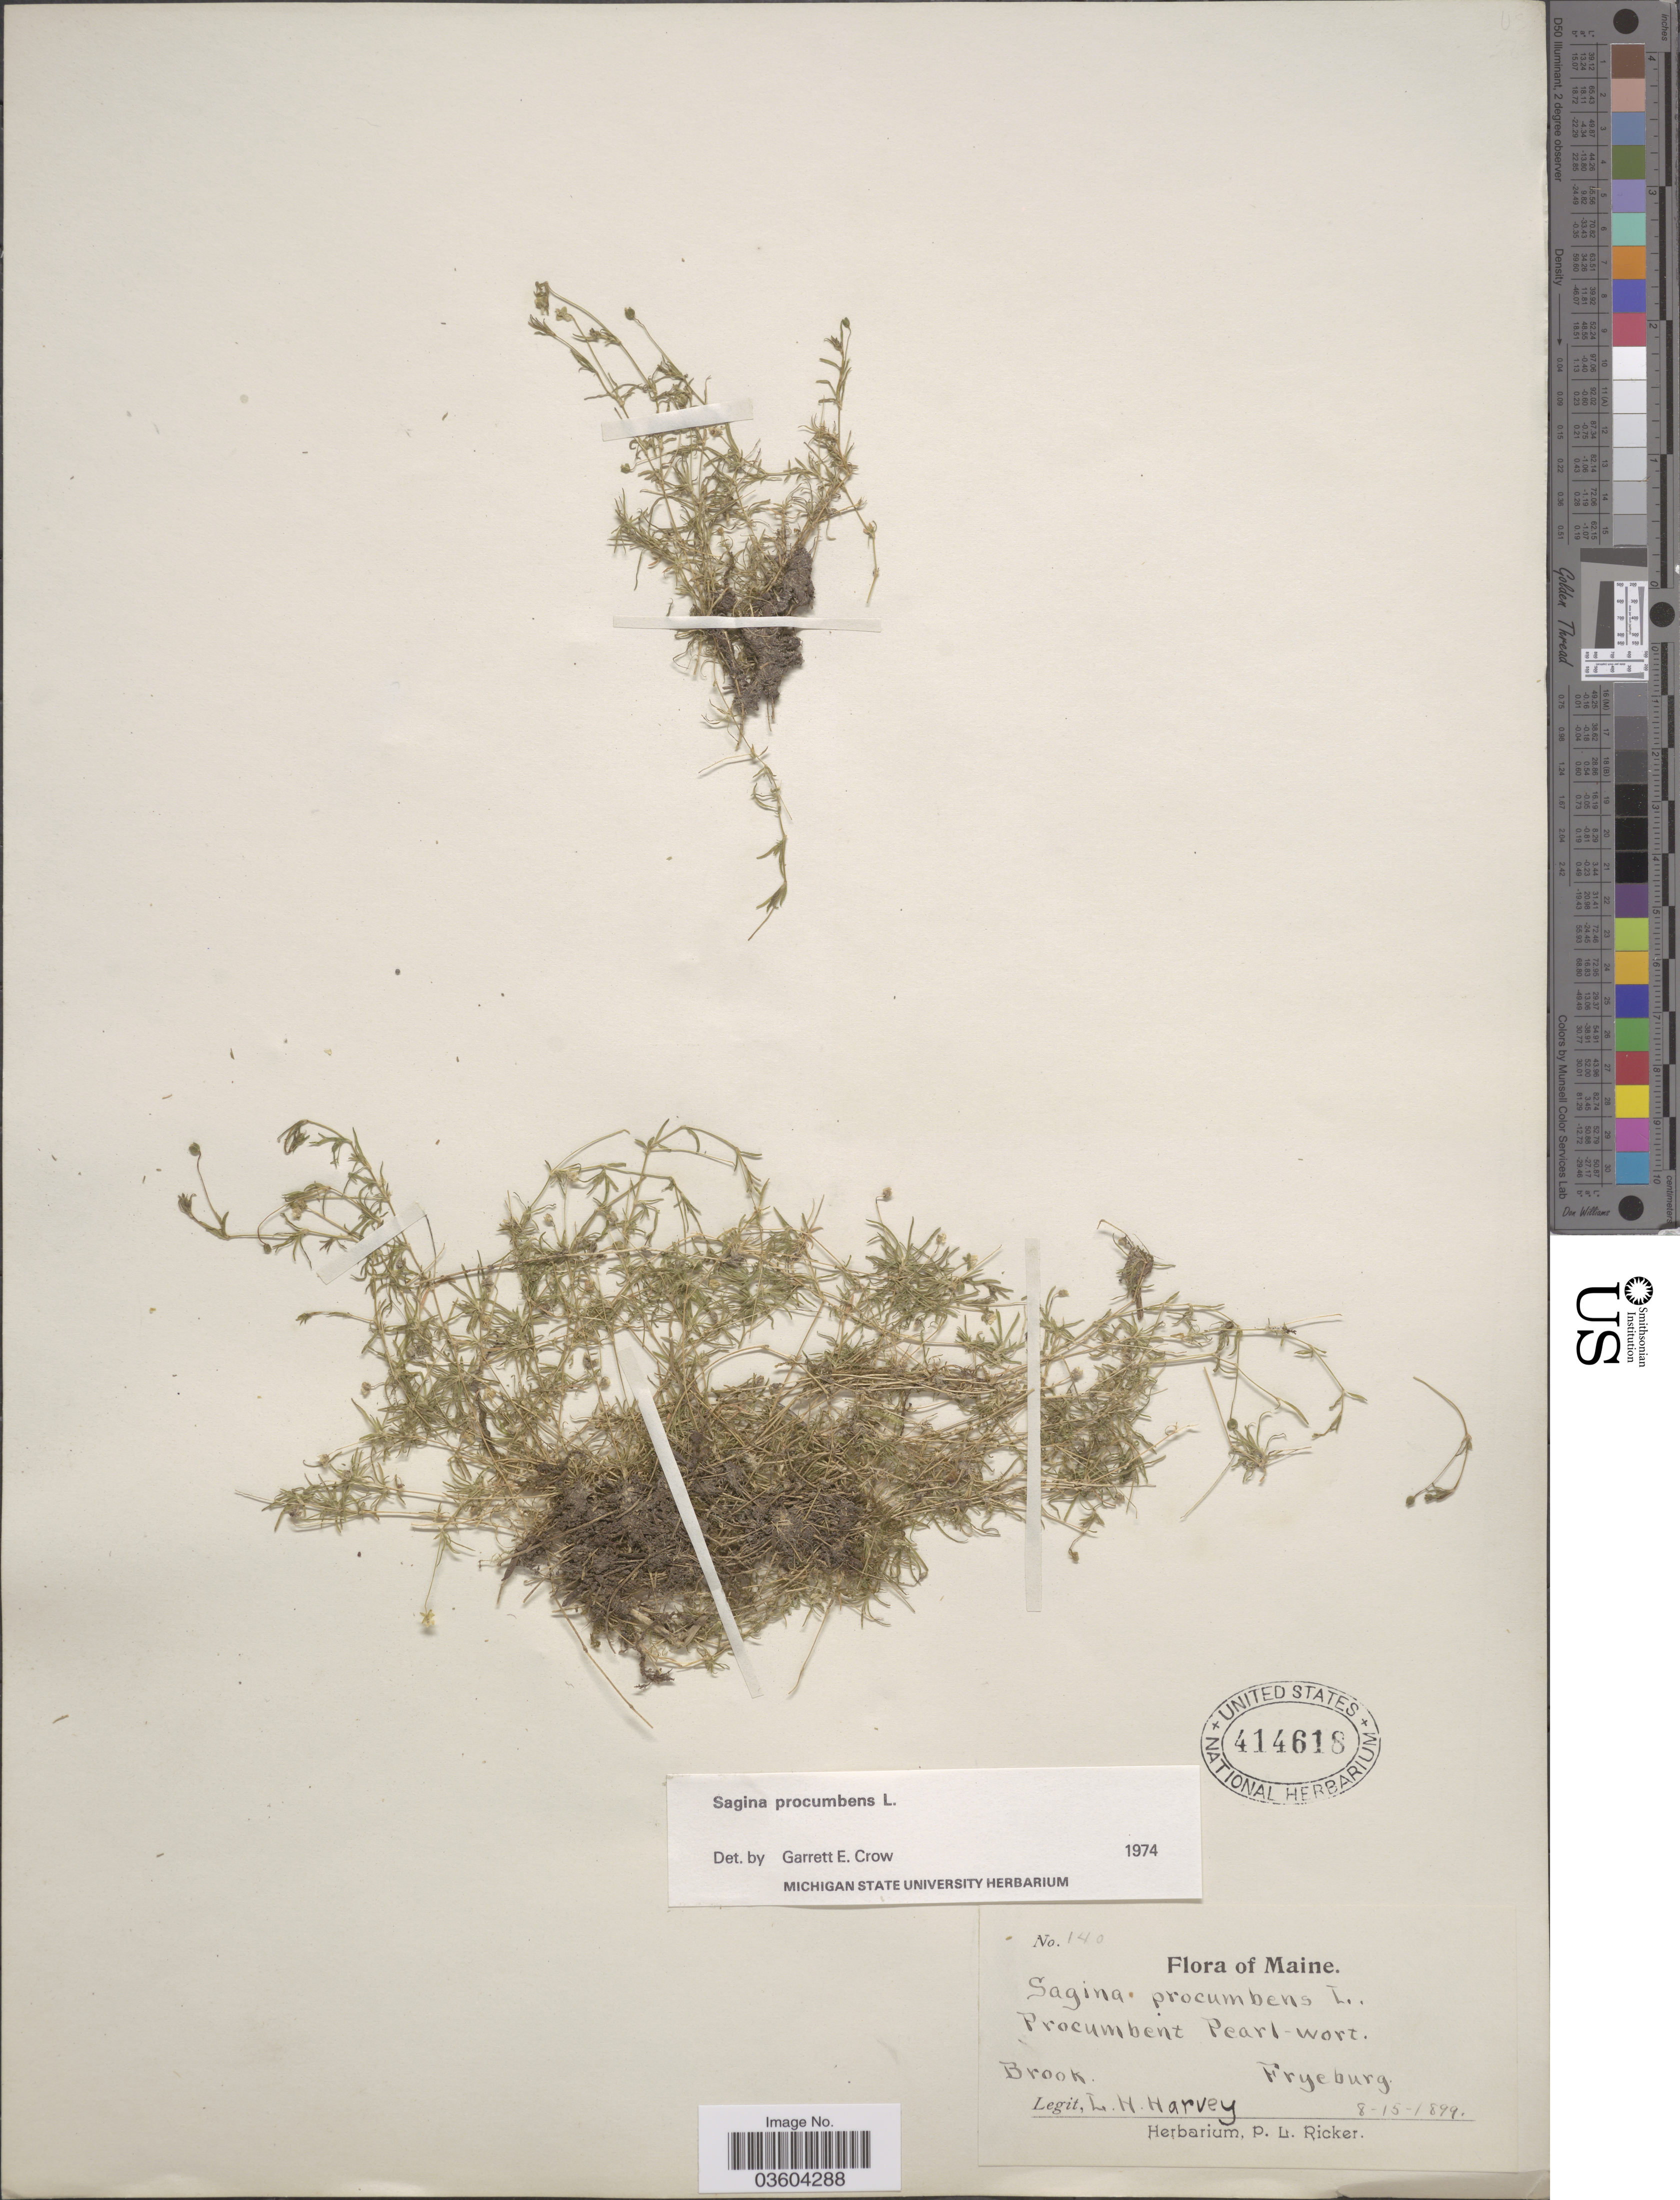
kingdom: Plantae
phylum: Tracheophyta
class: Magnoliopsida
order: Caryophyllales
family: Caryophyllaceae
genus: Sagina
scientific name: Sagina procumbens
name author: L.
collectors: L. H. Harvey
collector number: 140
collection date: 1899-08-15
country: United States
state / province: Maine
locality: Brook. Fryeburg.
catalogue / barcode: US 414618